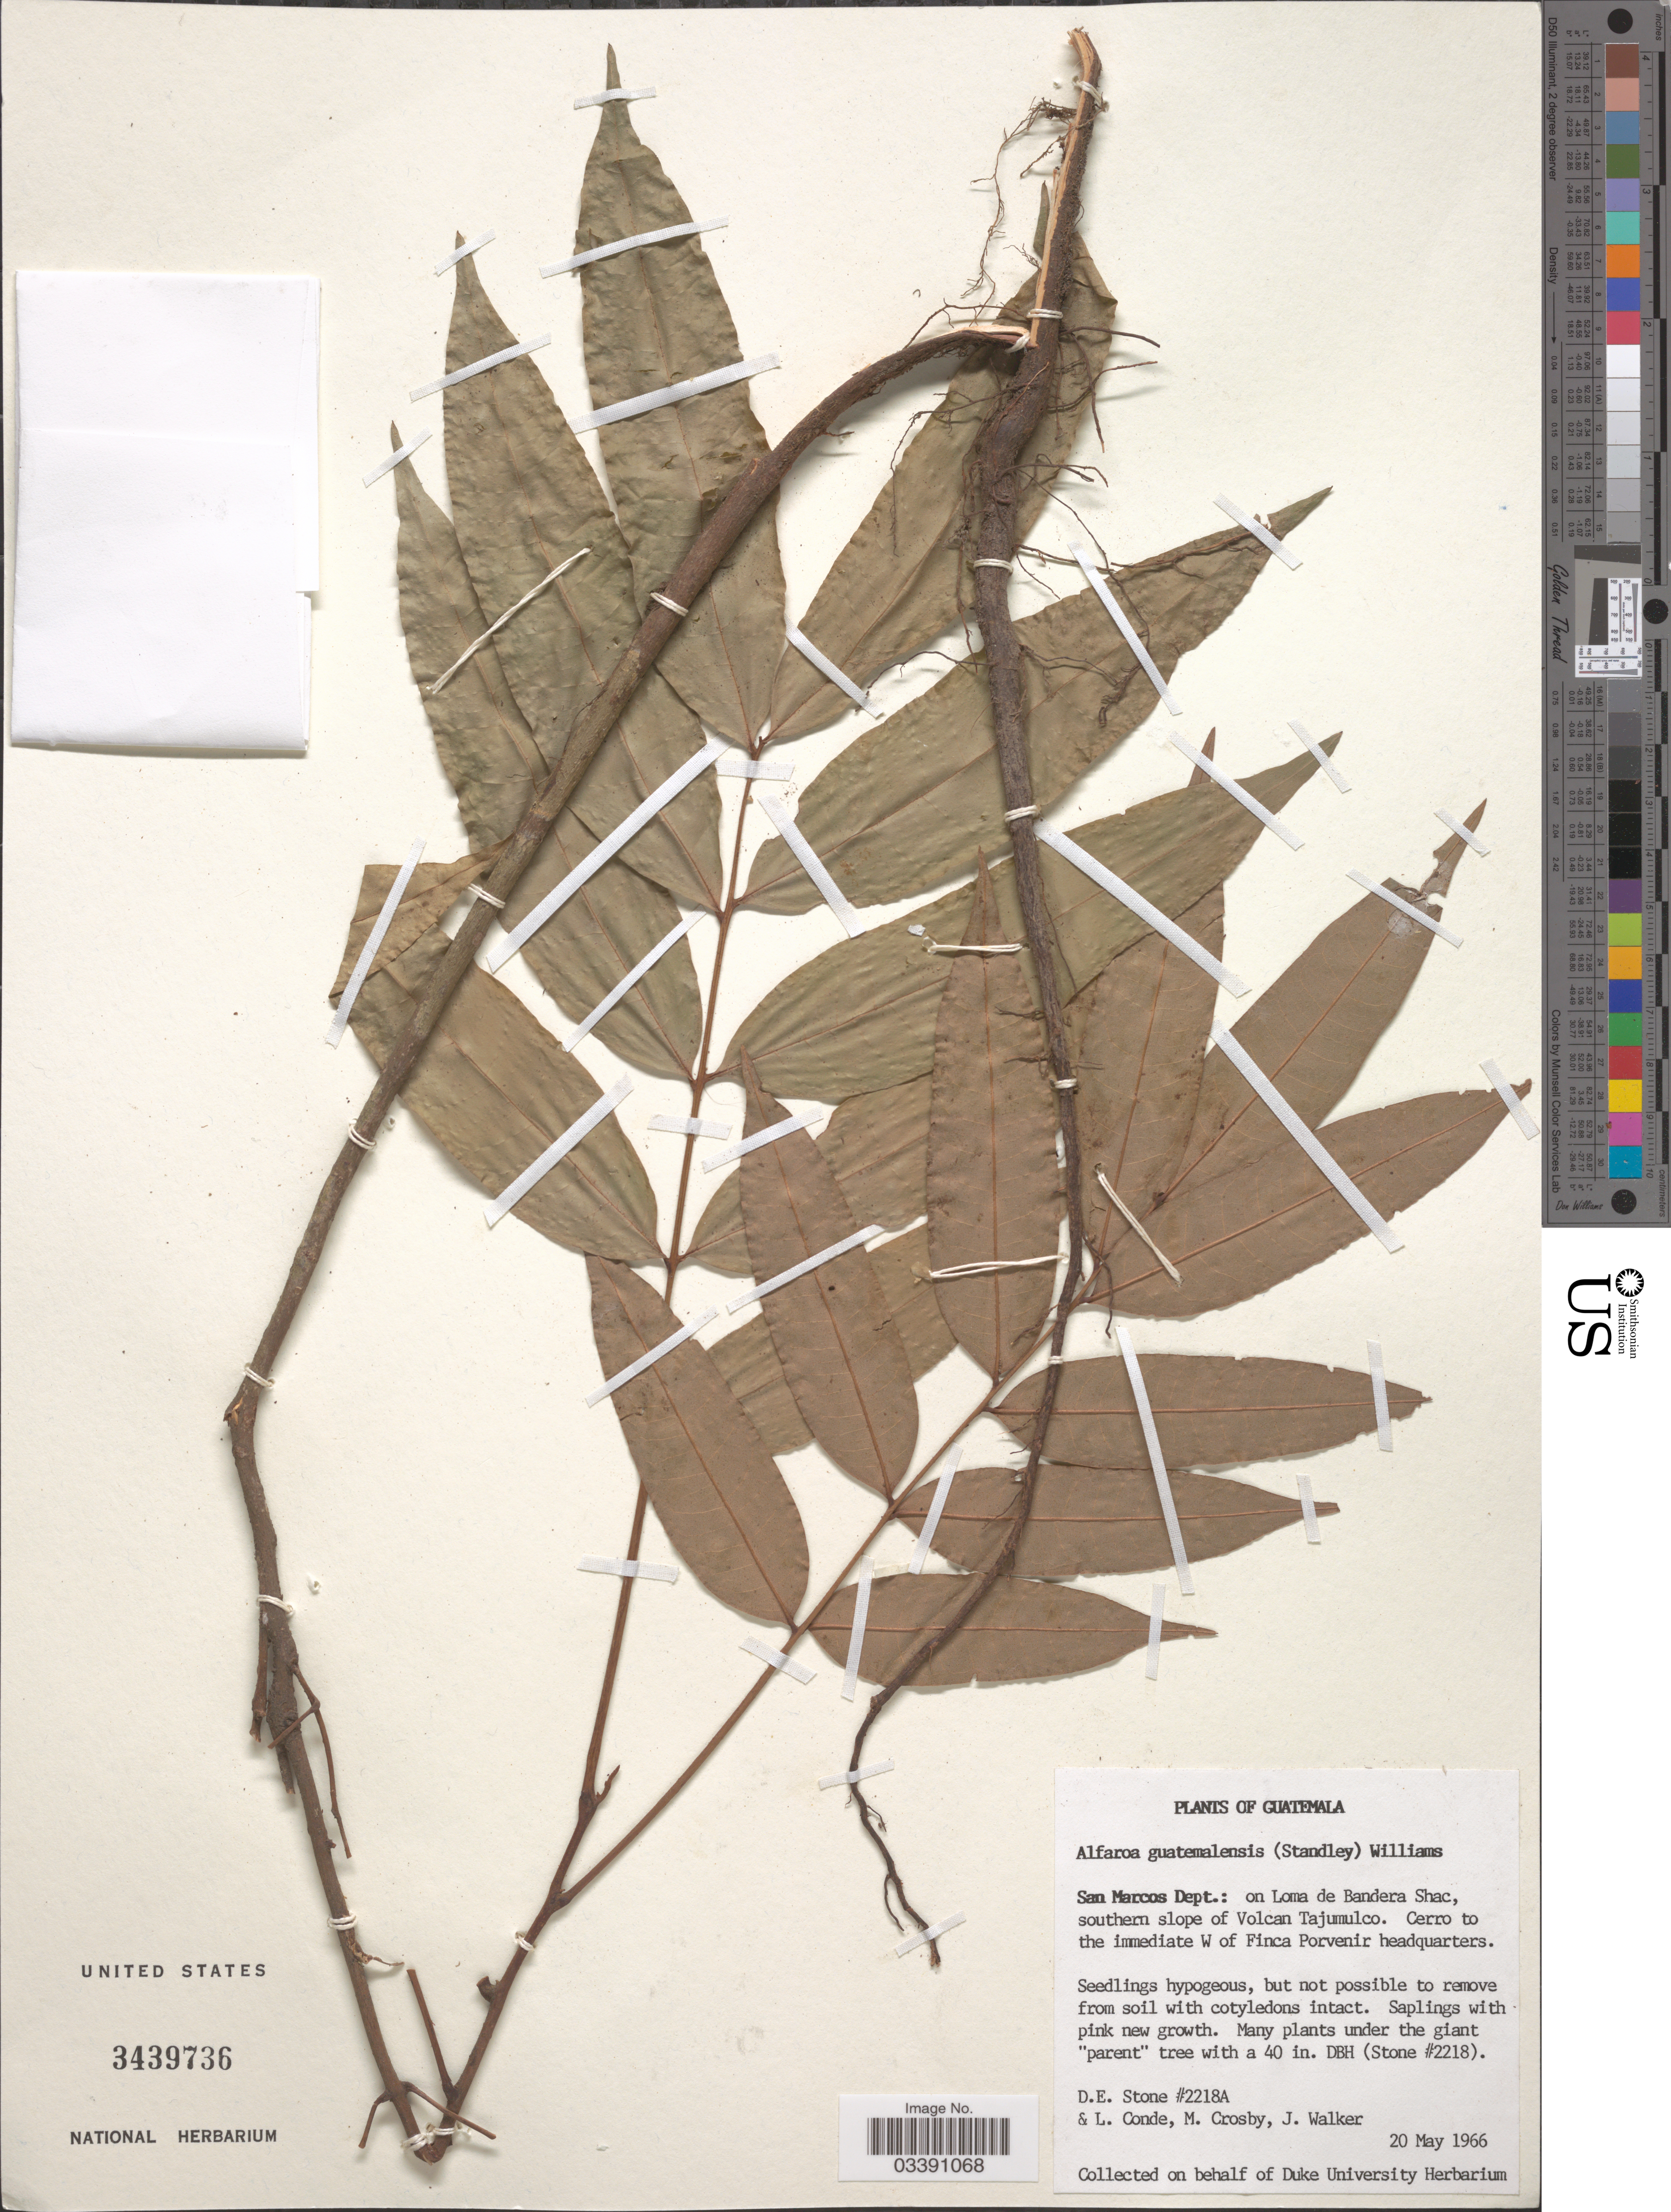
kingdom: Plantae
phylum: Tracheophyta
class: Magnoliopsida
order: Fagales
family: Juglandaceae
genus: Alfaroa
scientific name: Alfaroa guatemalensis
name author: (Standl.) L.O. Williams & Ant. Molina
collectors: D. E. Stone, L. Conde, M. Crosby & J. Walker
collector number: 2218A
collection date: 1966-05-20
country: Guatemala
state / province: San Marcos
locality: San Marcos Dept.: on Loma de Bandera Shac, southern slope of Volcan Tajumulco. Cerro to the immediate W of Finca Porvenir headquarters.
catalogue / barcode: US 3439736